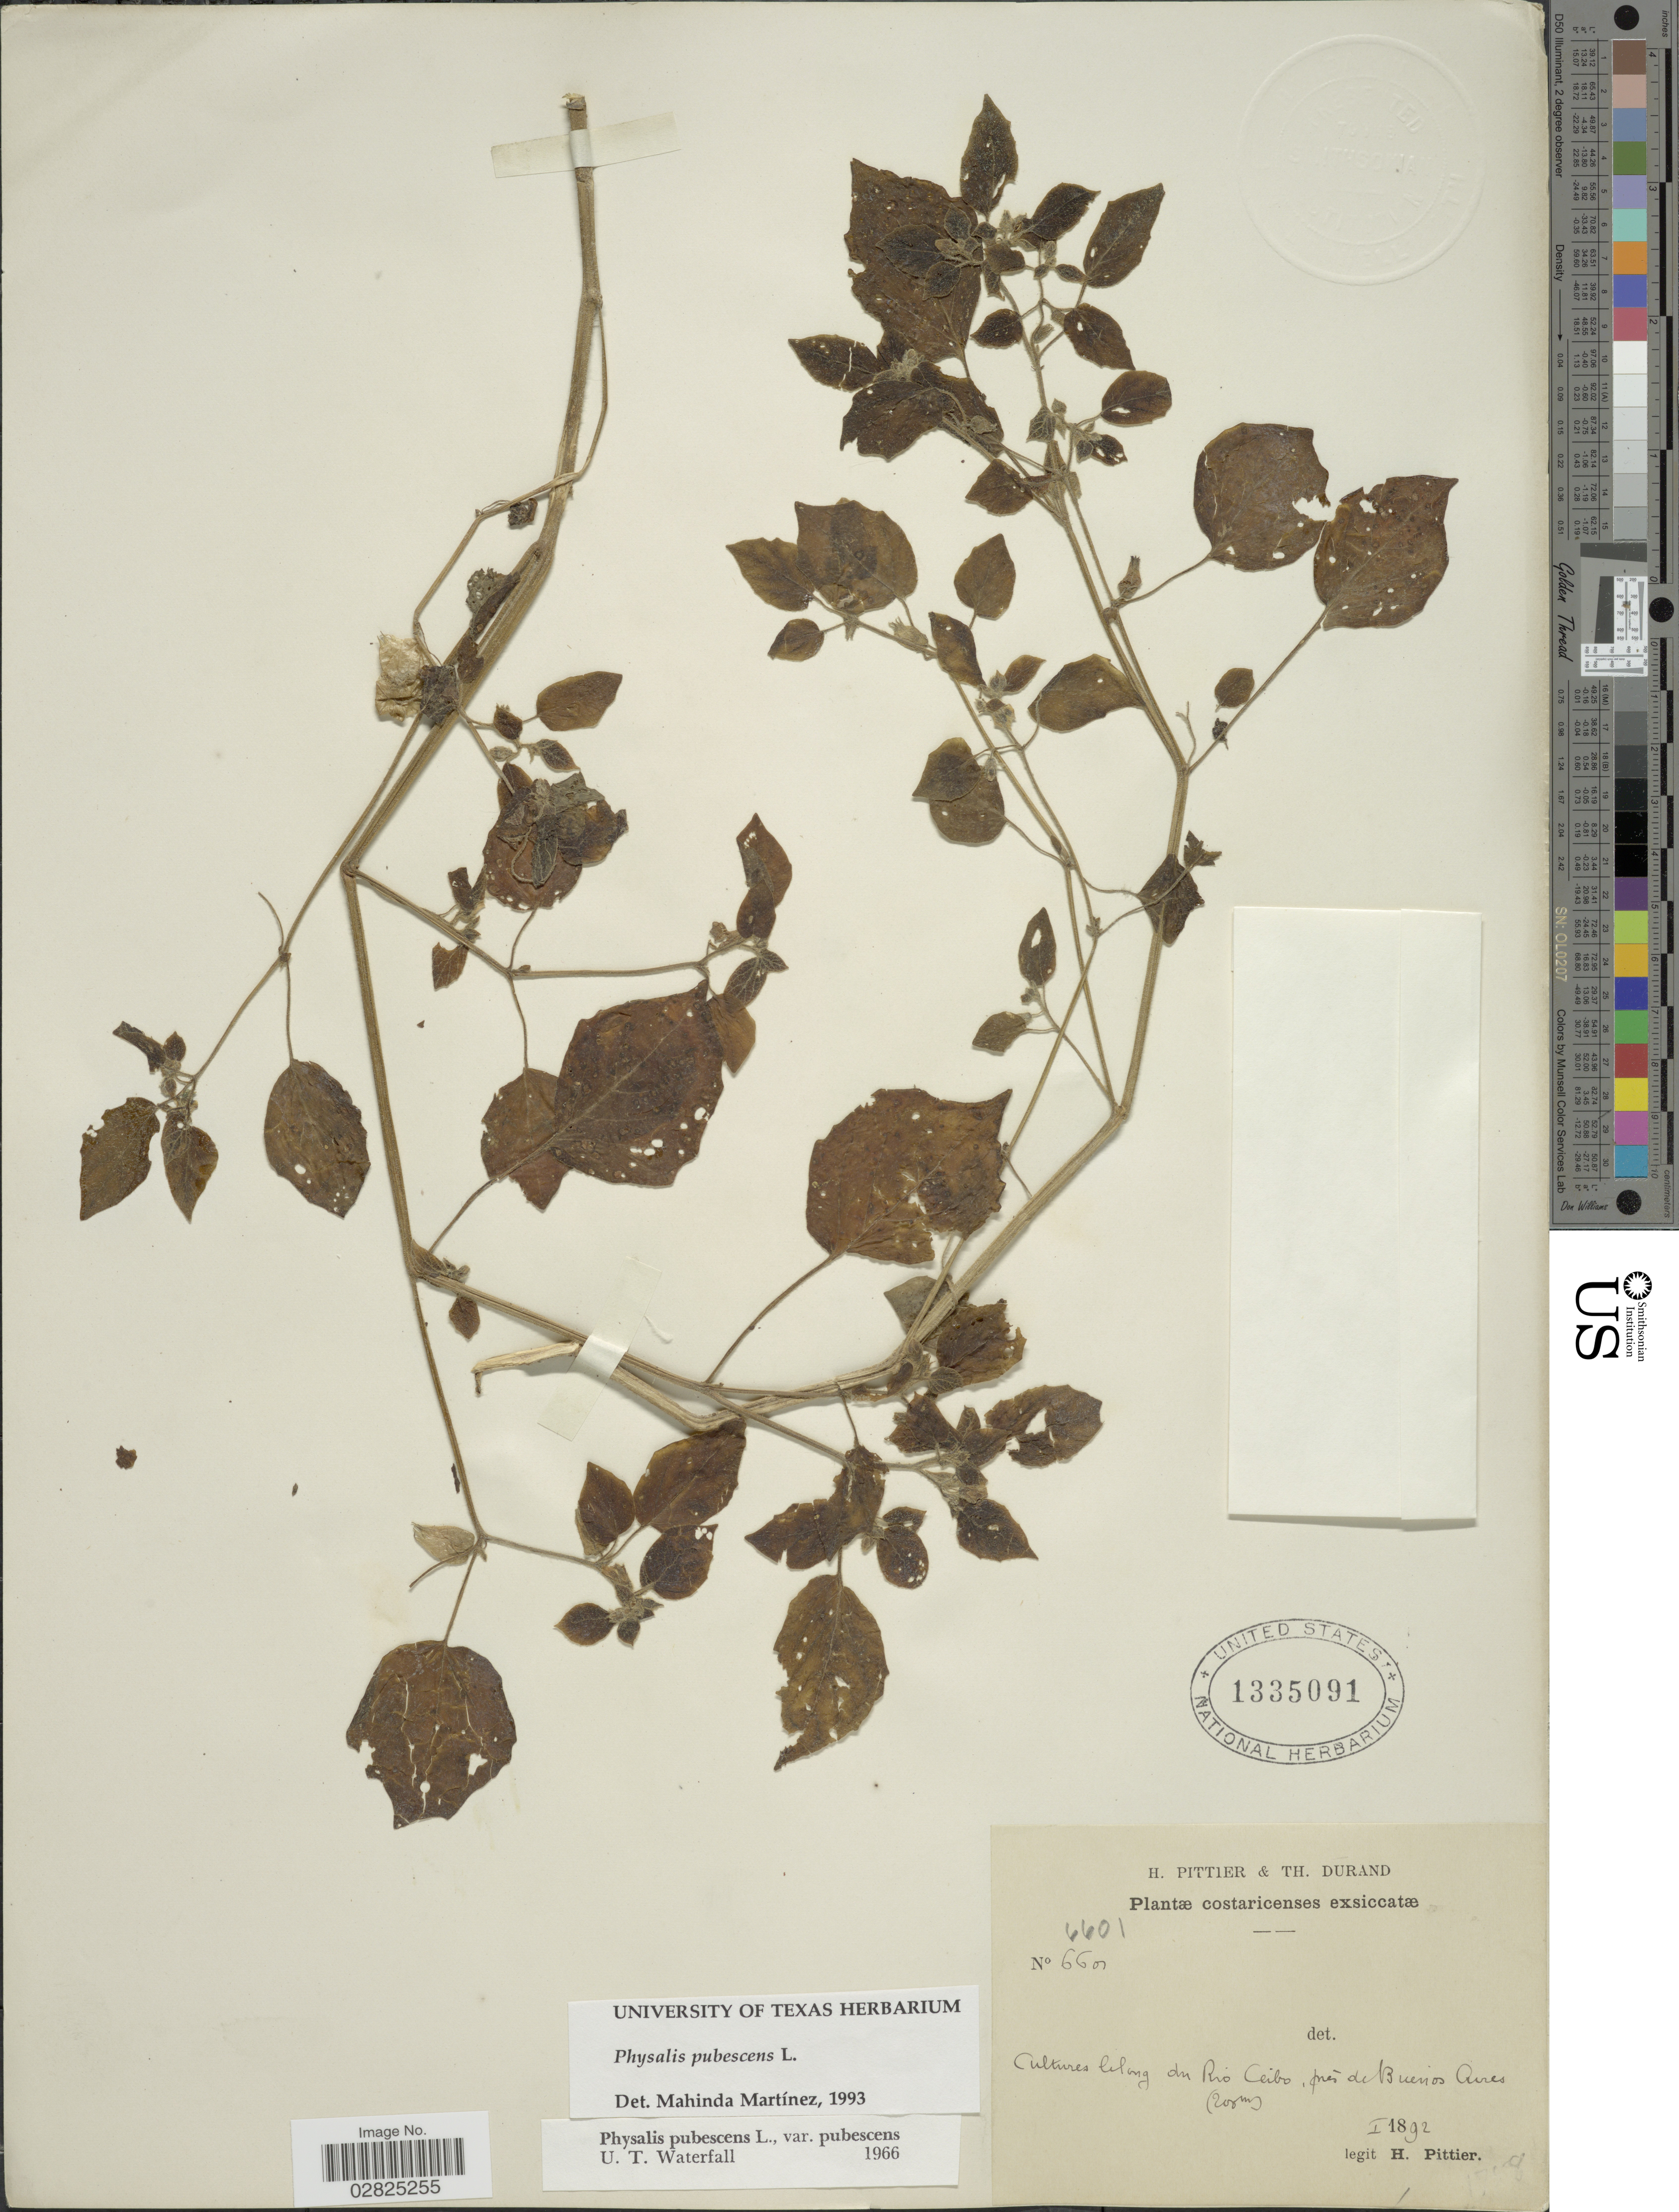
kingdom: Plantae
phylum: Tracheophyta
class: Magnoliopsida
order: Solanales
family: Solanaceae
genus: Physalis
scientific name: Physalis pubescens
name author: L.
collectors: H. F. Pittier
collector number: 6601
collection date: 1892-01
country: Costa Rica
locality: Cultures belong du Rio Ceibo, prés de Buenos Aires.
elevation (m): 200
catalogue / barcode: US 1335091